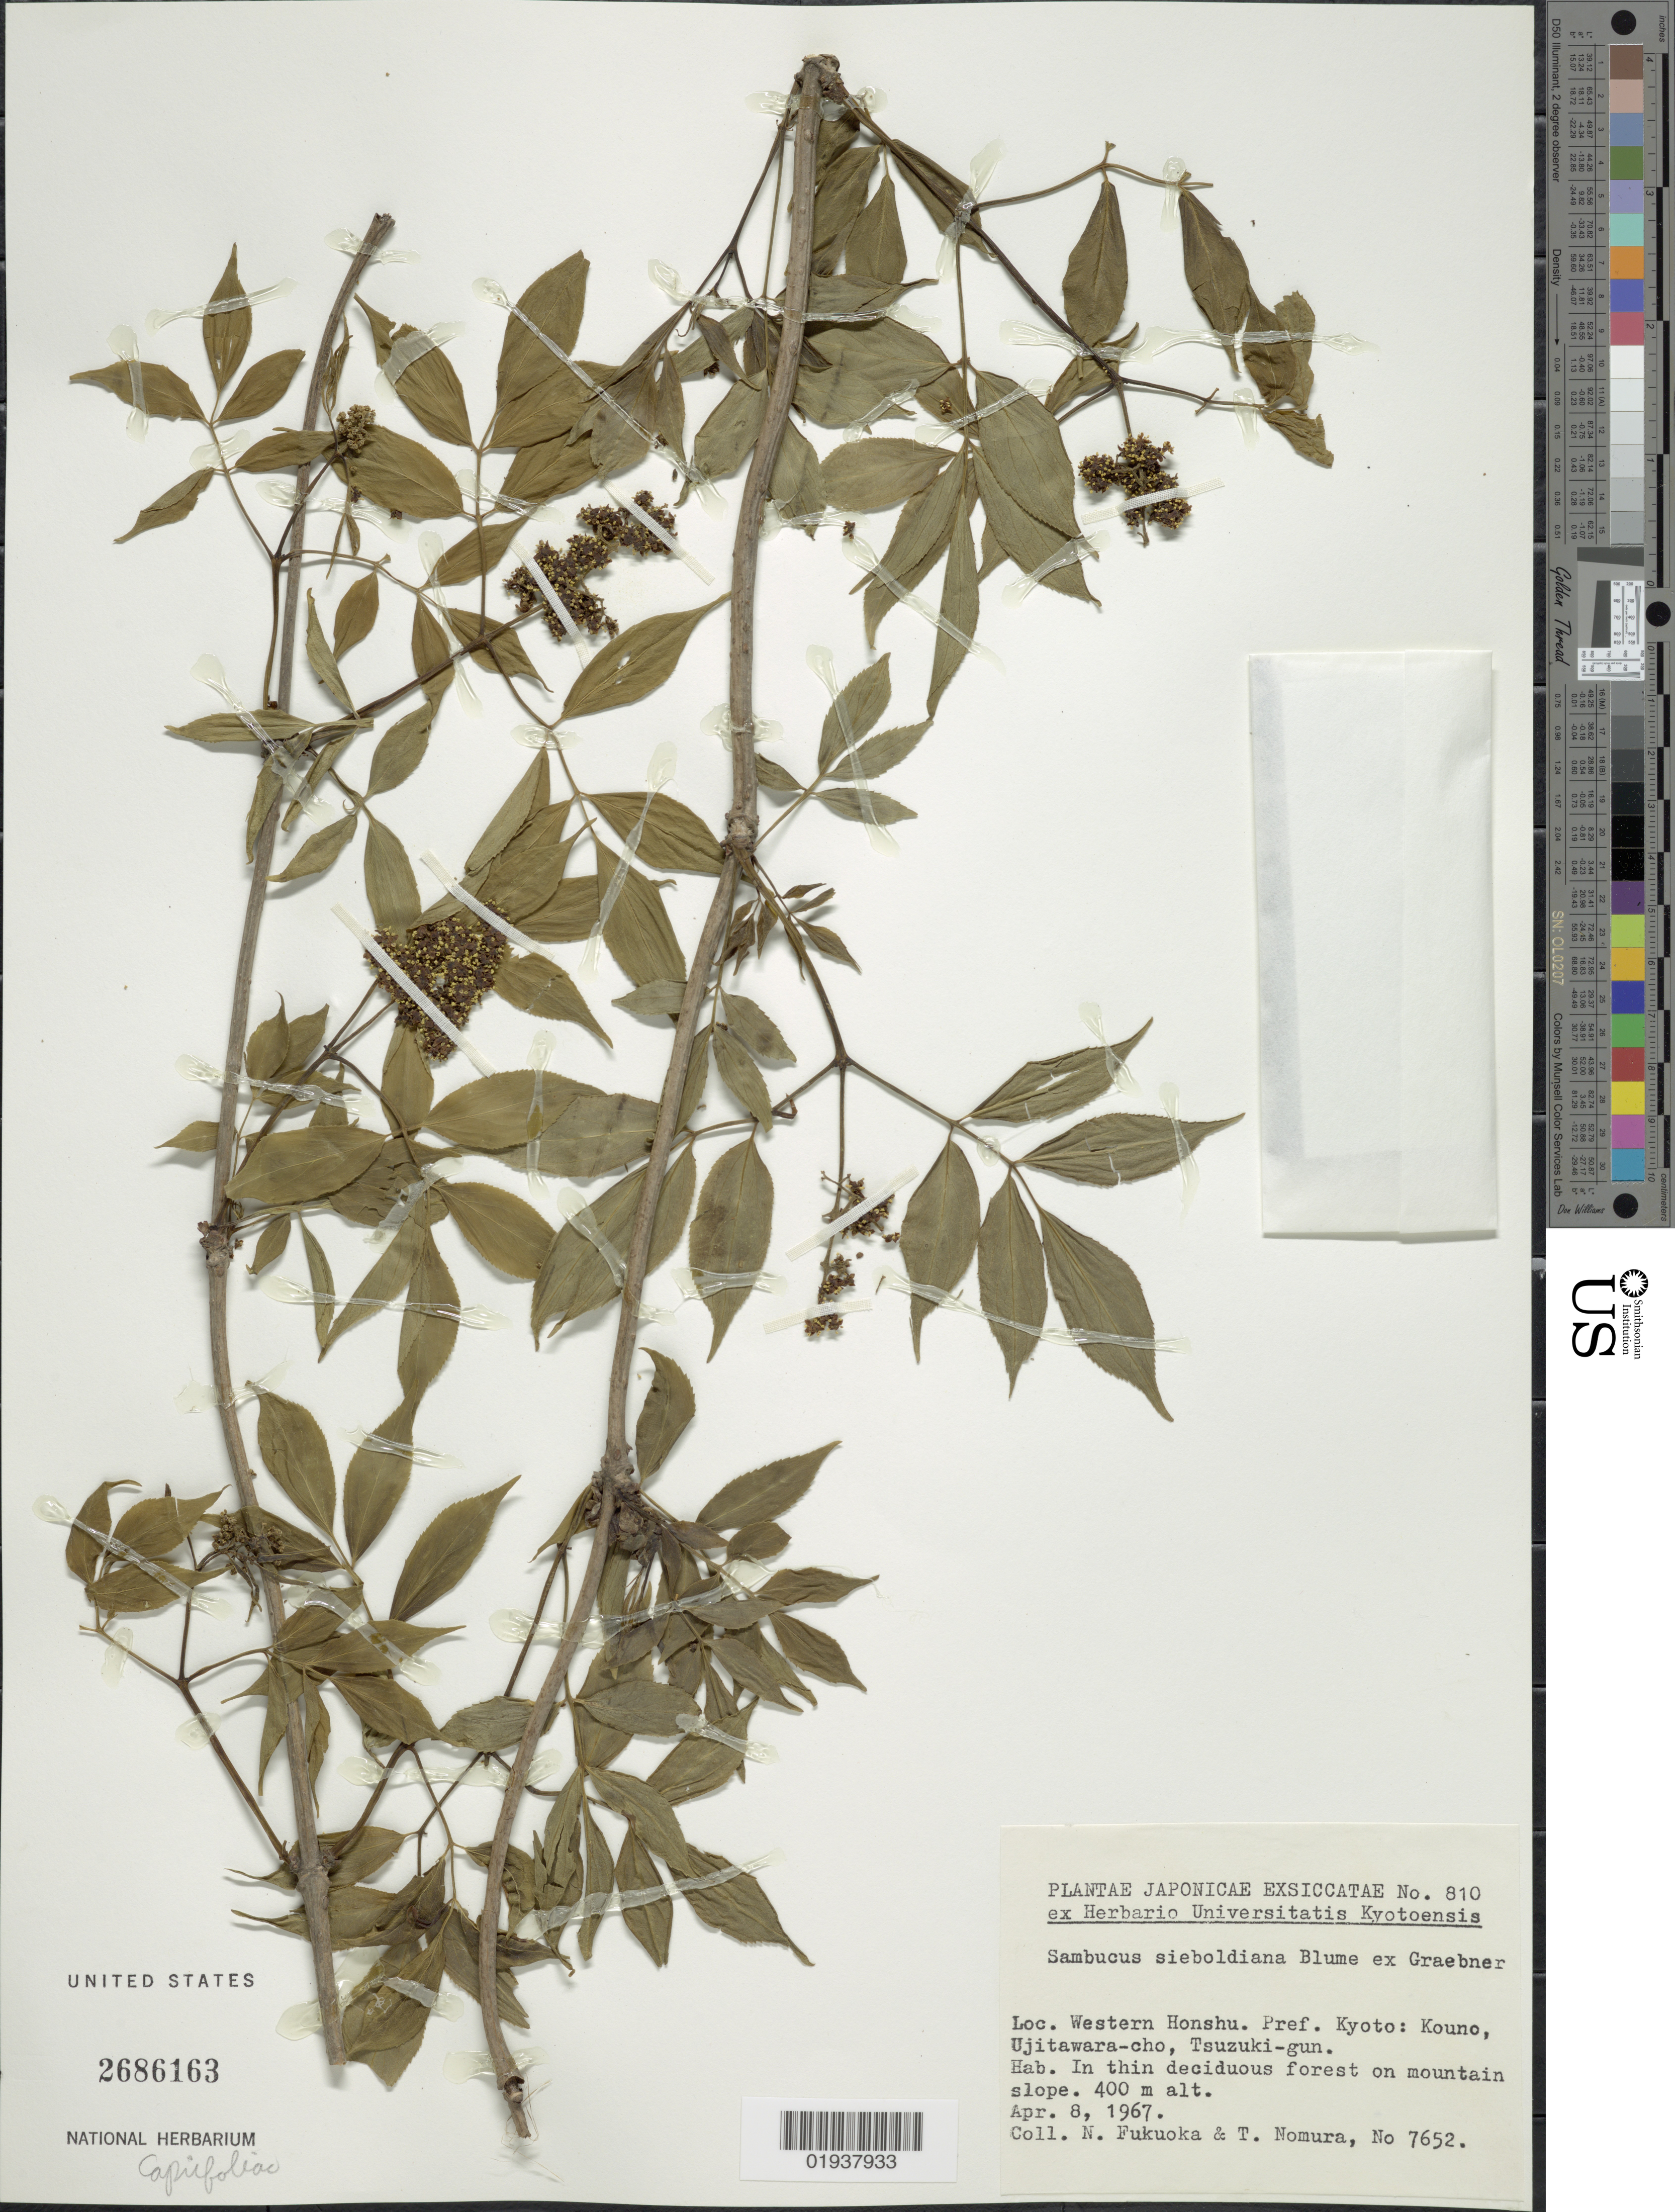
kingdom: Plantae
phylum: Tracheophyta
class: Magnoliopsida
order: Dipsacales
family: Viburnaceae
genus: Sambucus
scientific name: Sambucus racemosa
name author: L.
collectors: N. Fukuoka & T. Nomura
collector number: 7652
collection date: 1967-04-08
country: Japan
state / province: Kyoto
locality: Western Honshu, Pref. Kyoto, Kouno, Ujitawara-cho, Tsuzuki-gun.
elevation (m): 400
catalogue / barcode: US 2686163